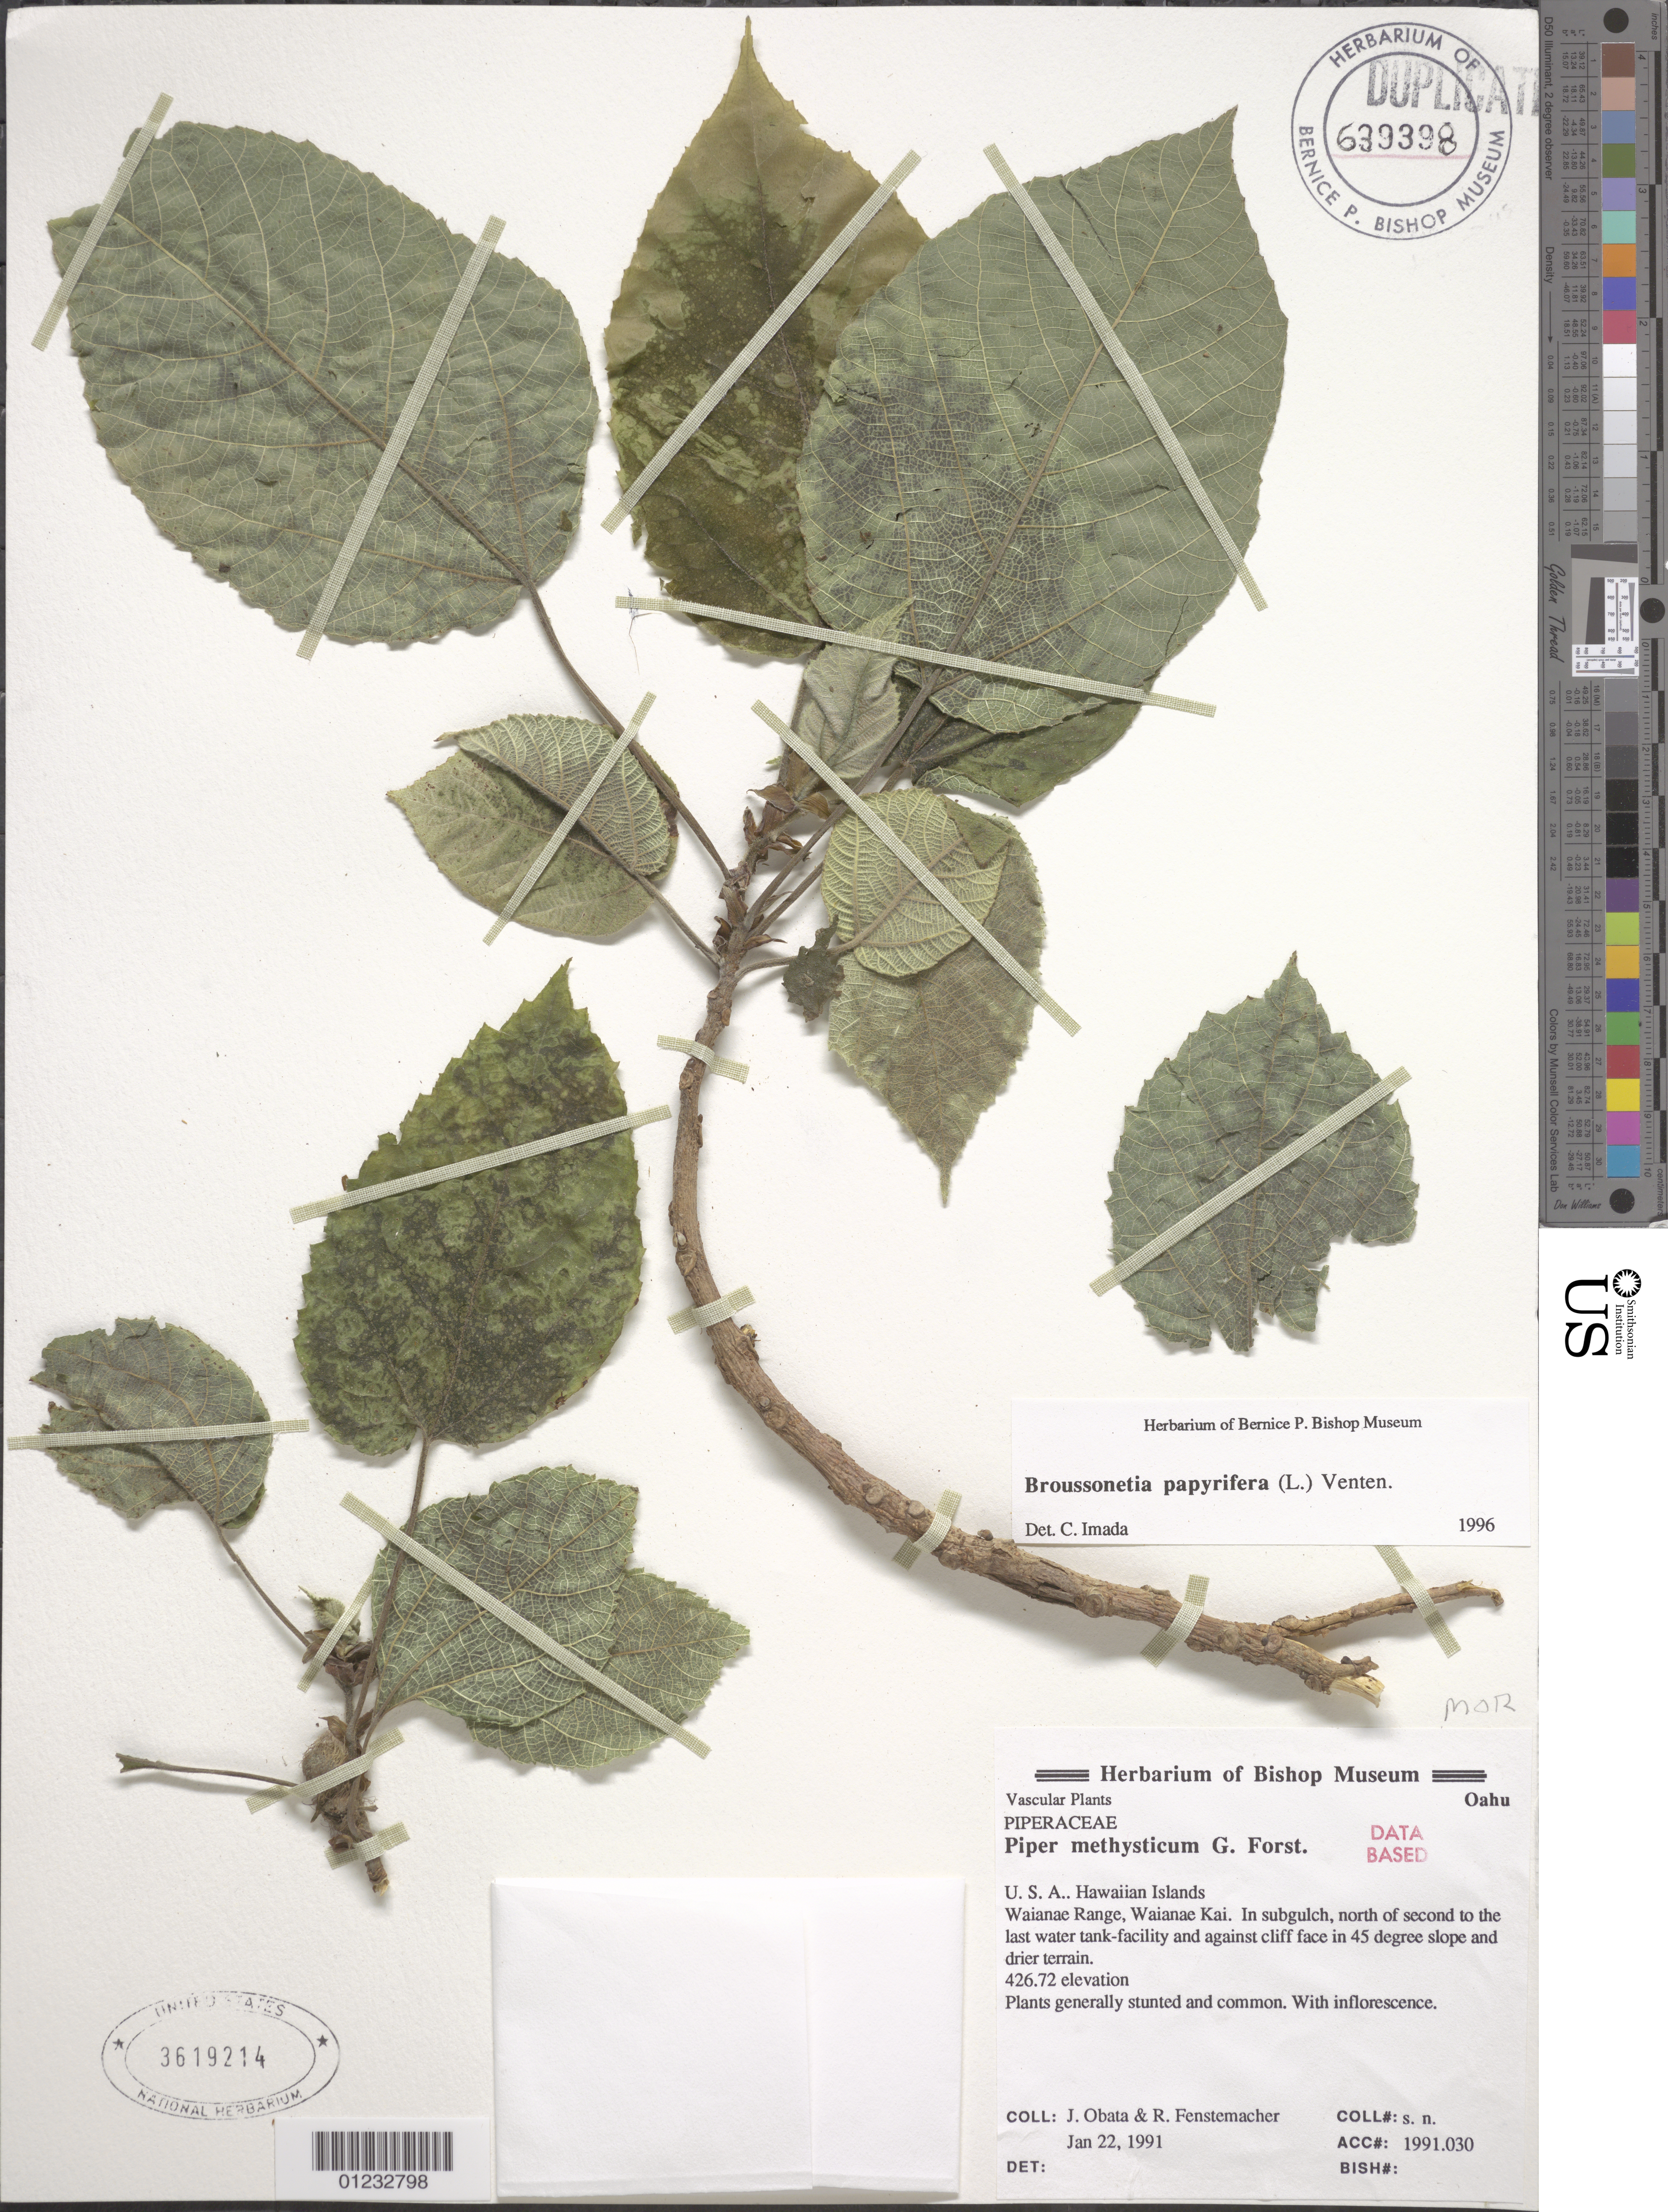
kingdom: Plantae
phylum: Tracheophyta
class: Magnoliopsida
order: Rosales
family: Moraceae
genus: Broussonetia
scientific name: Broussonetia papyrifera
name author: (L.) L'Hér. ex Vent.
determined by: Imada, C. T.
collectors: J. Obata & R. Fenstemacher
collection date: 1991-01-22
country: United States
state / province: Hawaii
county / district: Honolulu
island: Oahu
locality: Waianae Range, Waianae Kai, in subgulch, north of second to the last water tank-facility and against cliff face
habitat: Dry terrain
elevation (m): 426.72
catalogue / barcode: US 3619214